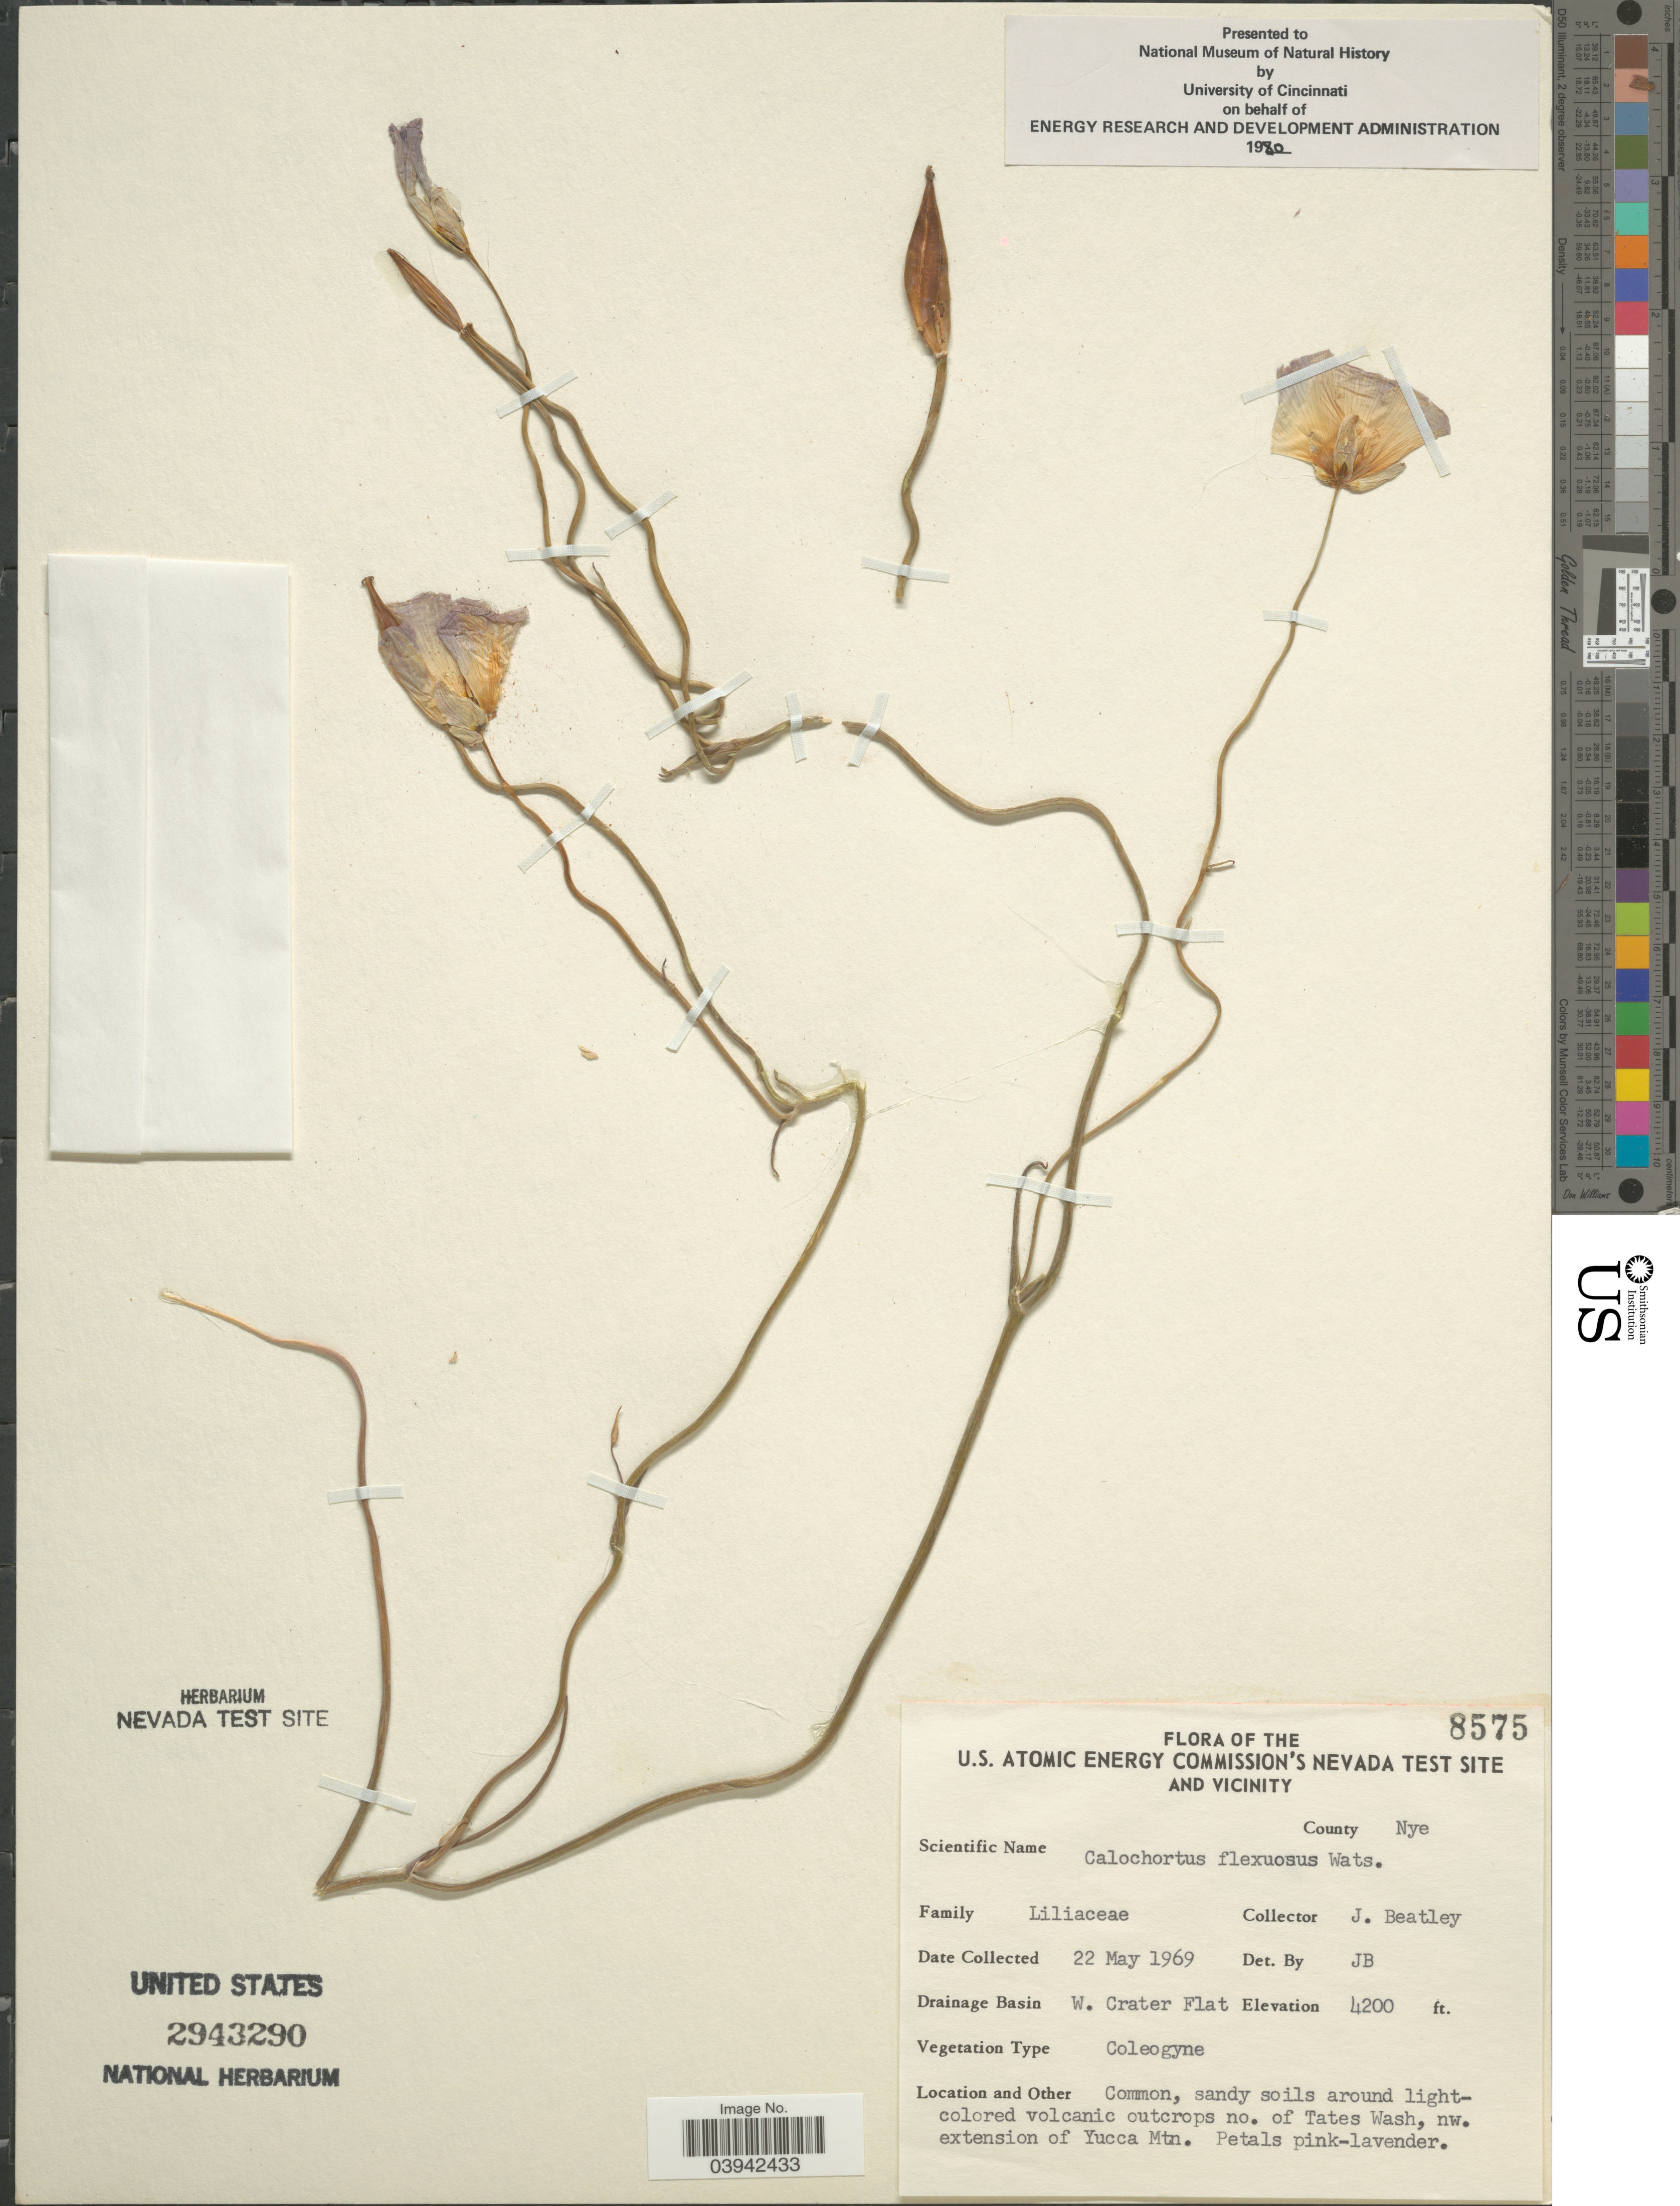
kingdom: Plantae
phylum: Tracheophyta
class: Liliopsida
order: Liliales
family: Liliaceae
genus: Calochortus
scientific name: Calochortus flexuosus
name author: S. Watson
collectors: J. C. Beatley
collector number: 8575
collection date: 1969-05-22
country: United States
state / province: Nevada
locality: The U.S. Atomic Energy Commission's Nevada Test Site and Vicinity. County Nye. Drainage Basin W. Crater Flat. Sandy soils aroung light-colored volcanic outcrops no. of Tates Wash, nw. extension of Yucca Mtn.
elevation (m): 1280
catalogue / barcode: US 2943290